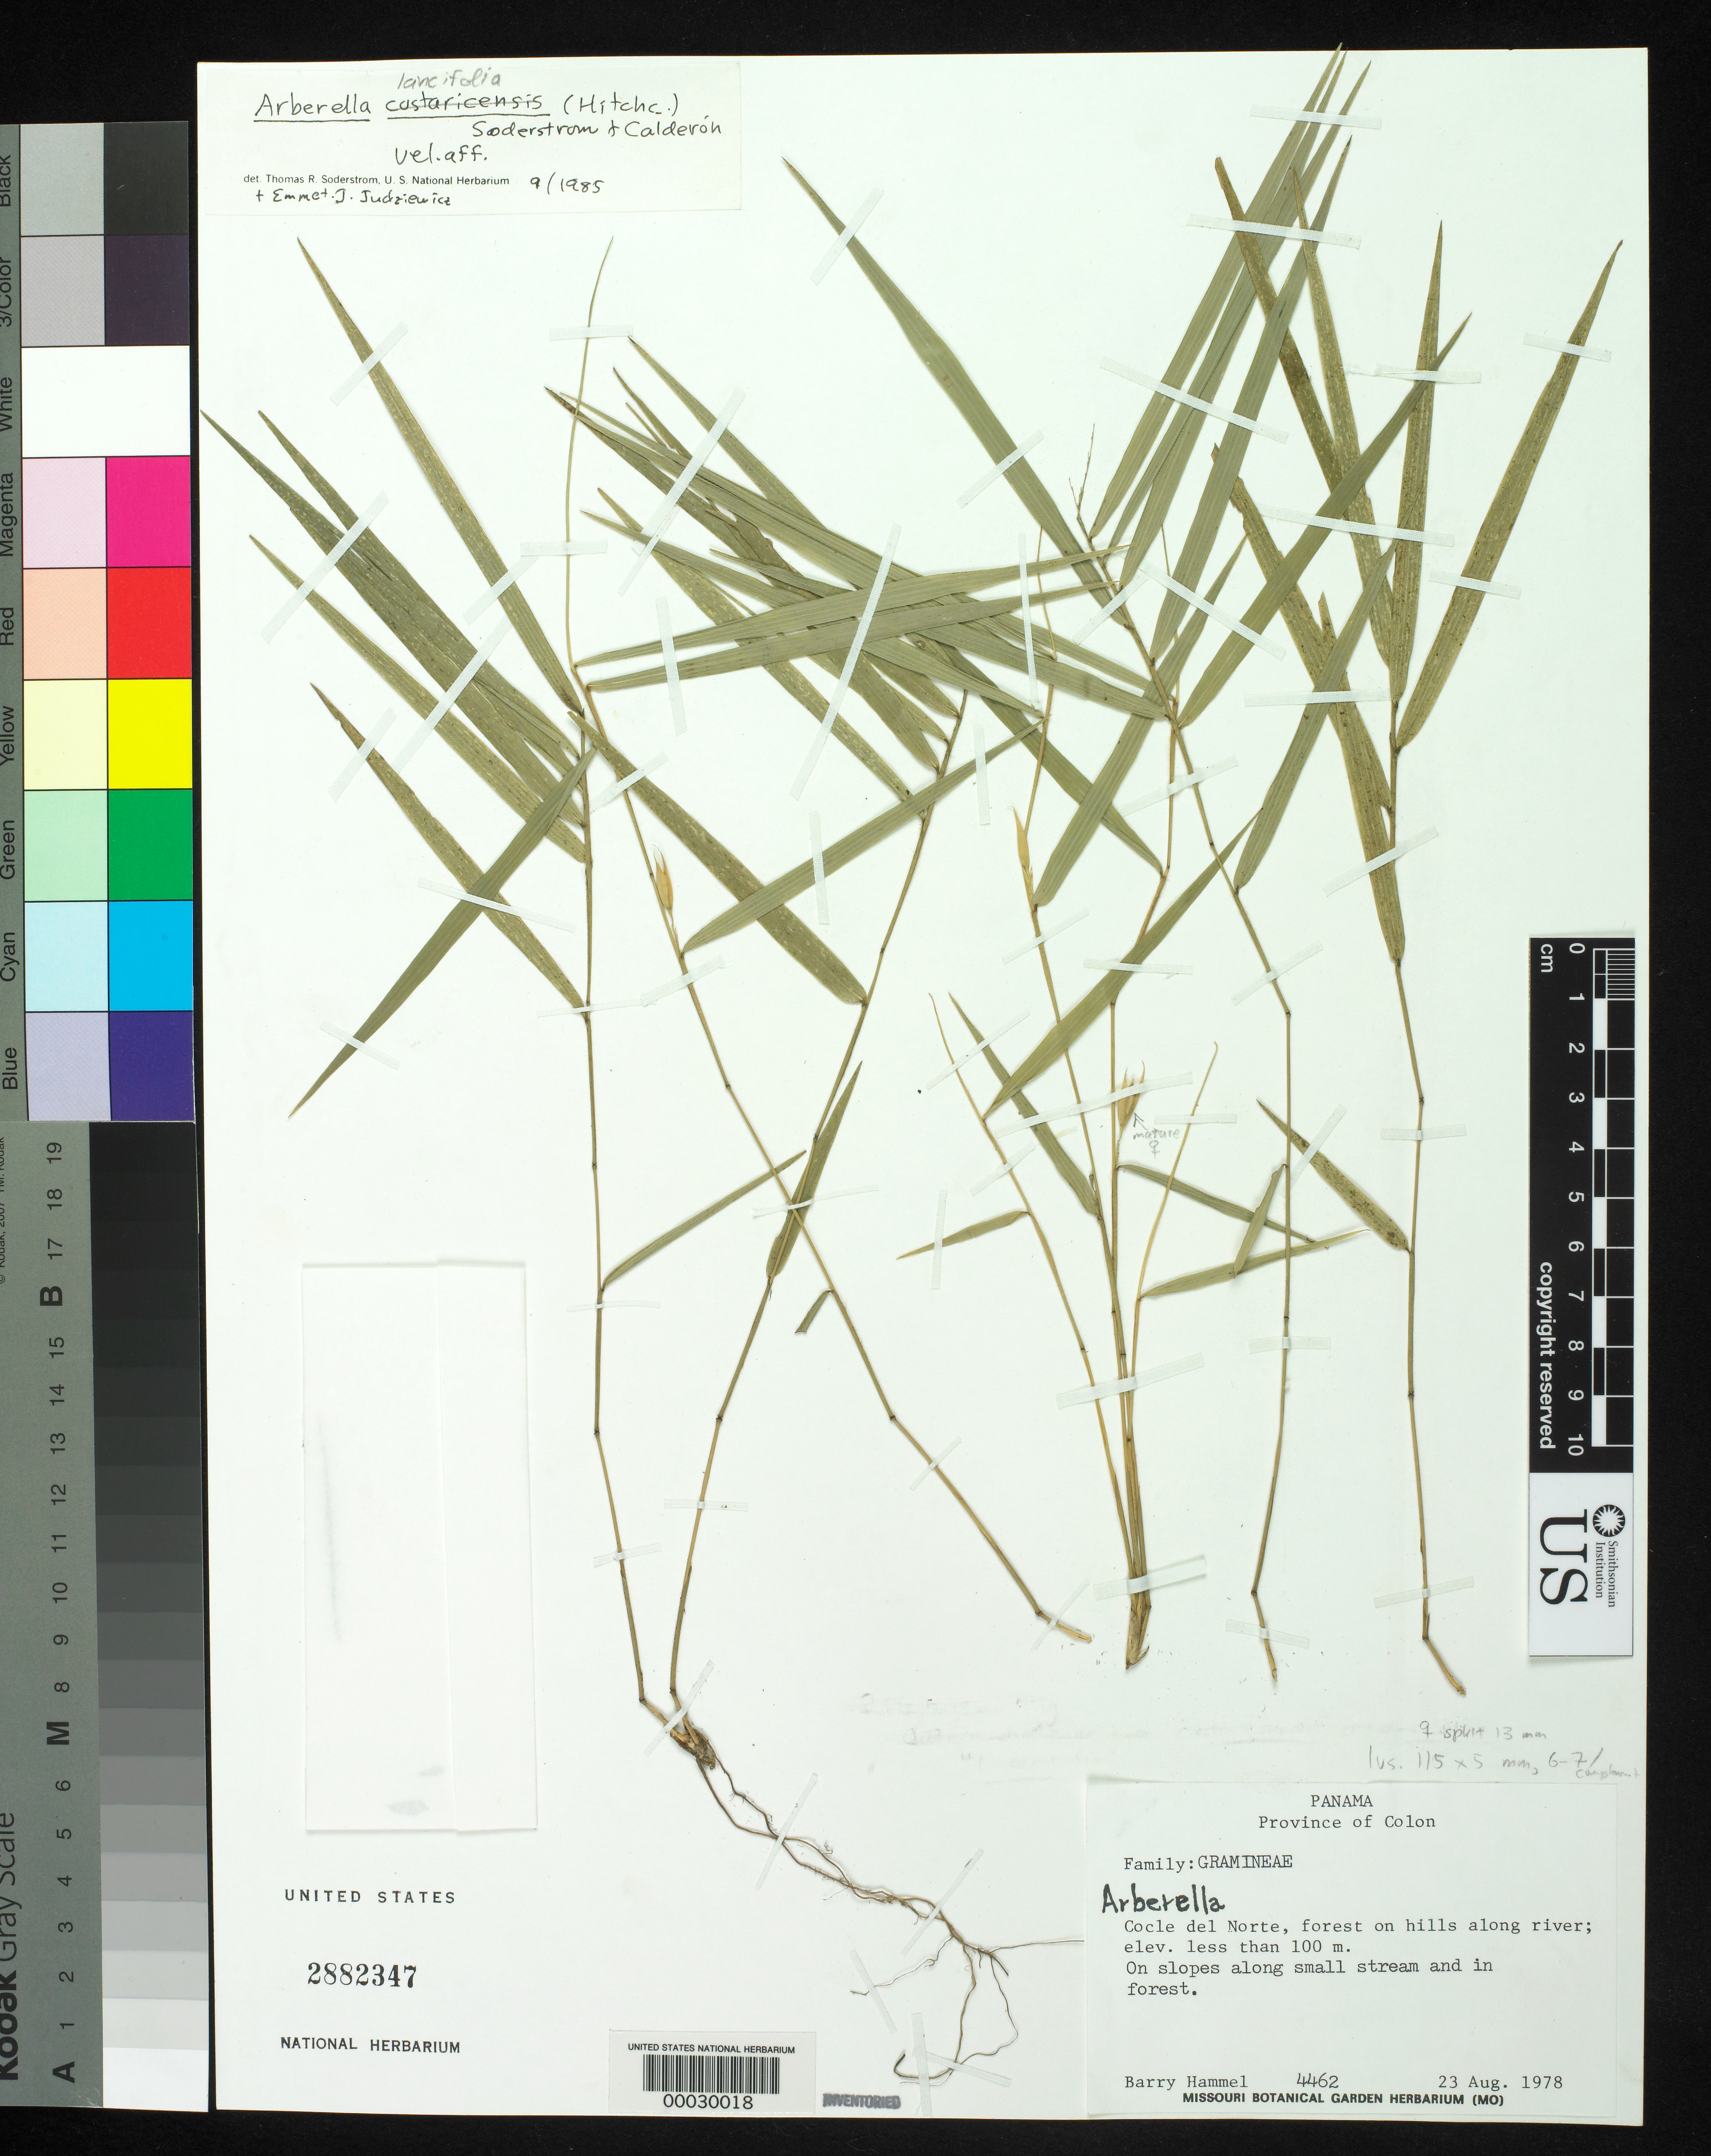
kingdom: Plantae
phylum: Tracheophyta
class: Liliopsida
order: Poales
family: Poaceae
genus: Arberella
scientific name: Arberella costaricensis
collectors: B. Hammel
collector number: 4462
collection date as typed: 23 Aug 1978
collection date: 1978-08-23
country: Panama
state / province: Colón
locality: Cocle del Norte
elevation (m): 100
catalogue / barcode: US 2882347